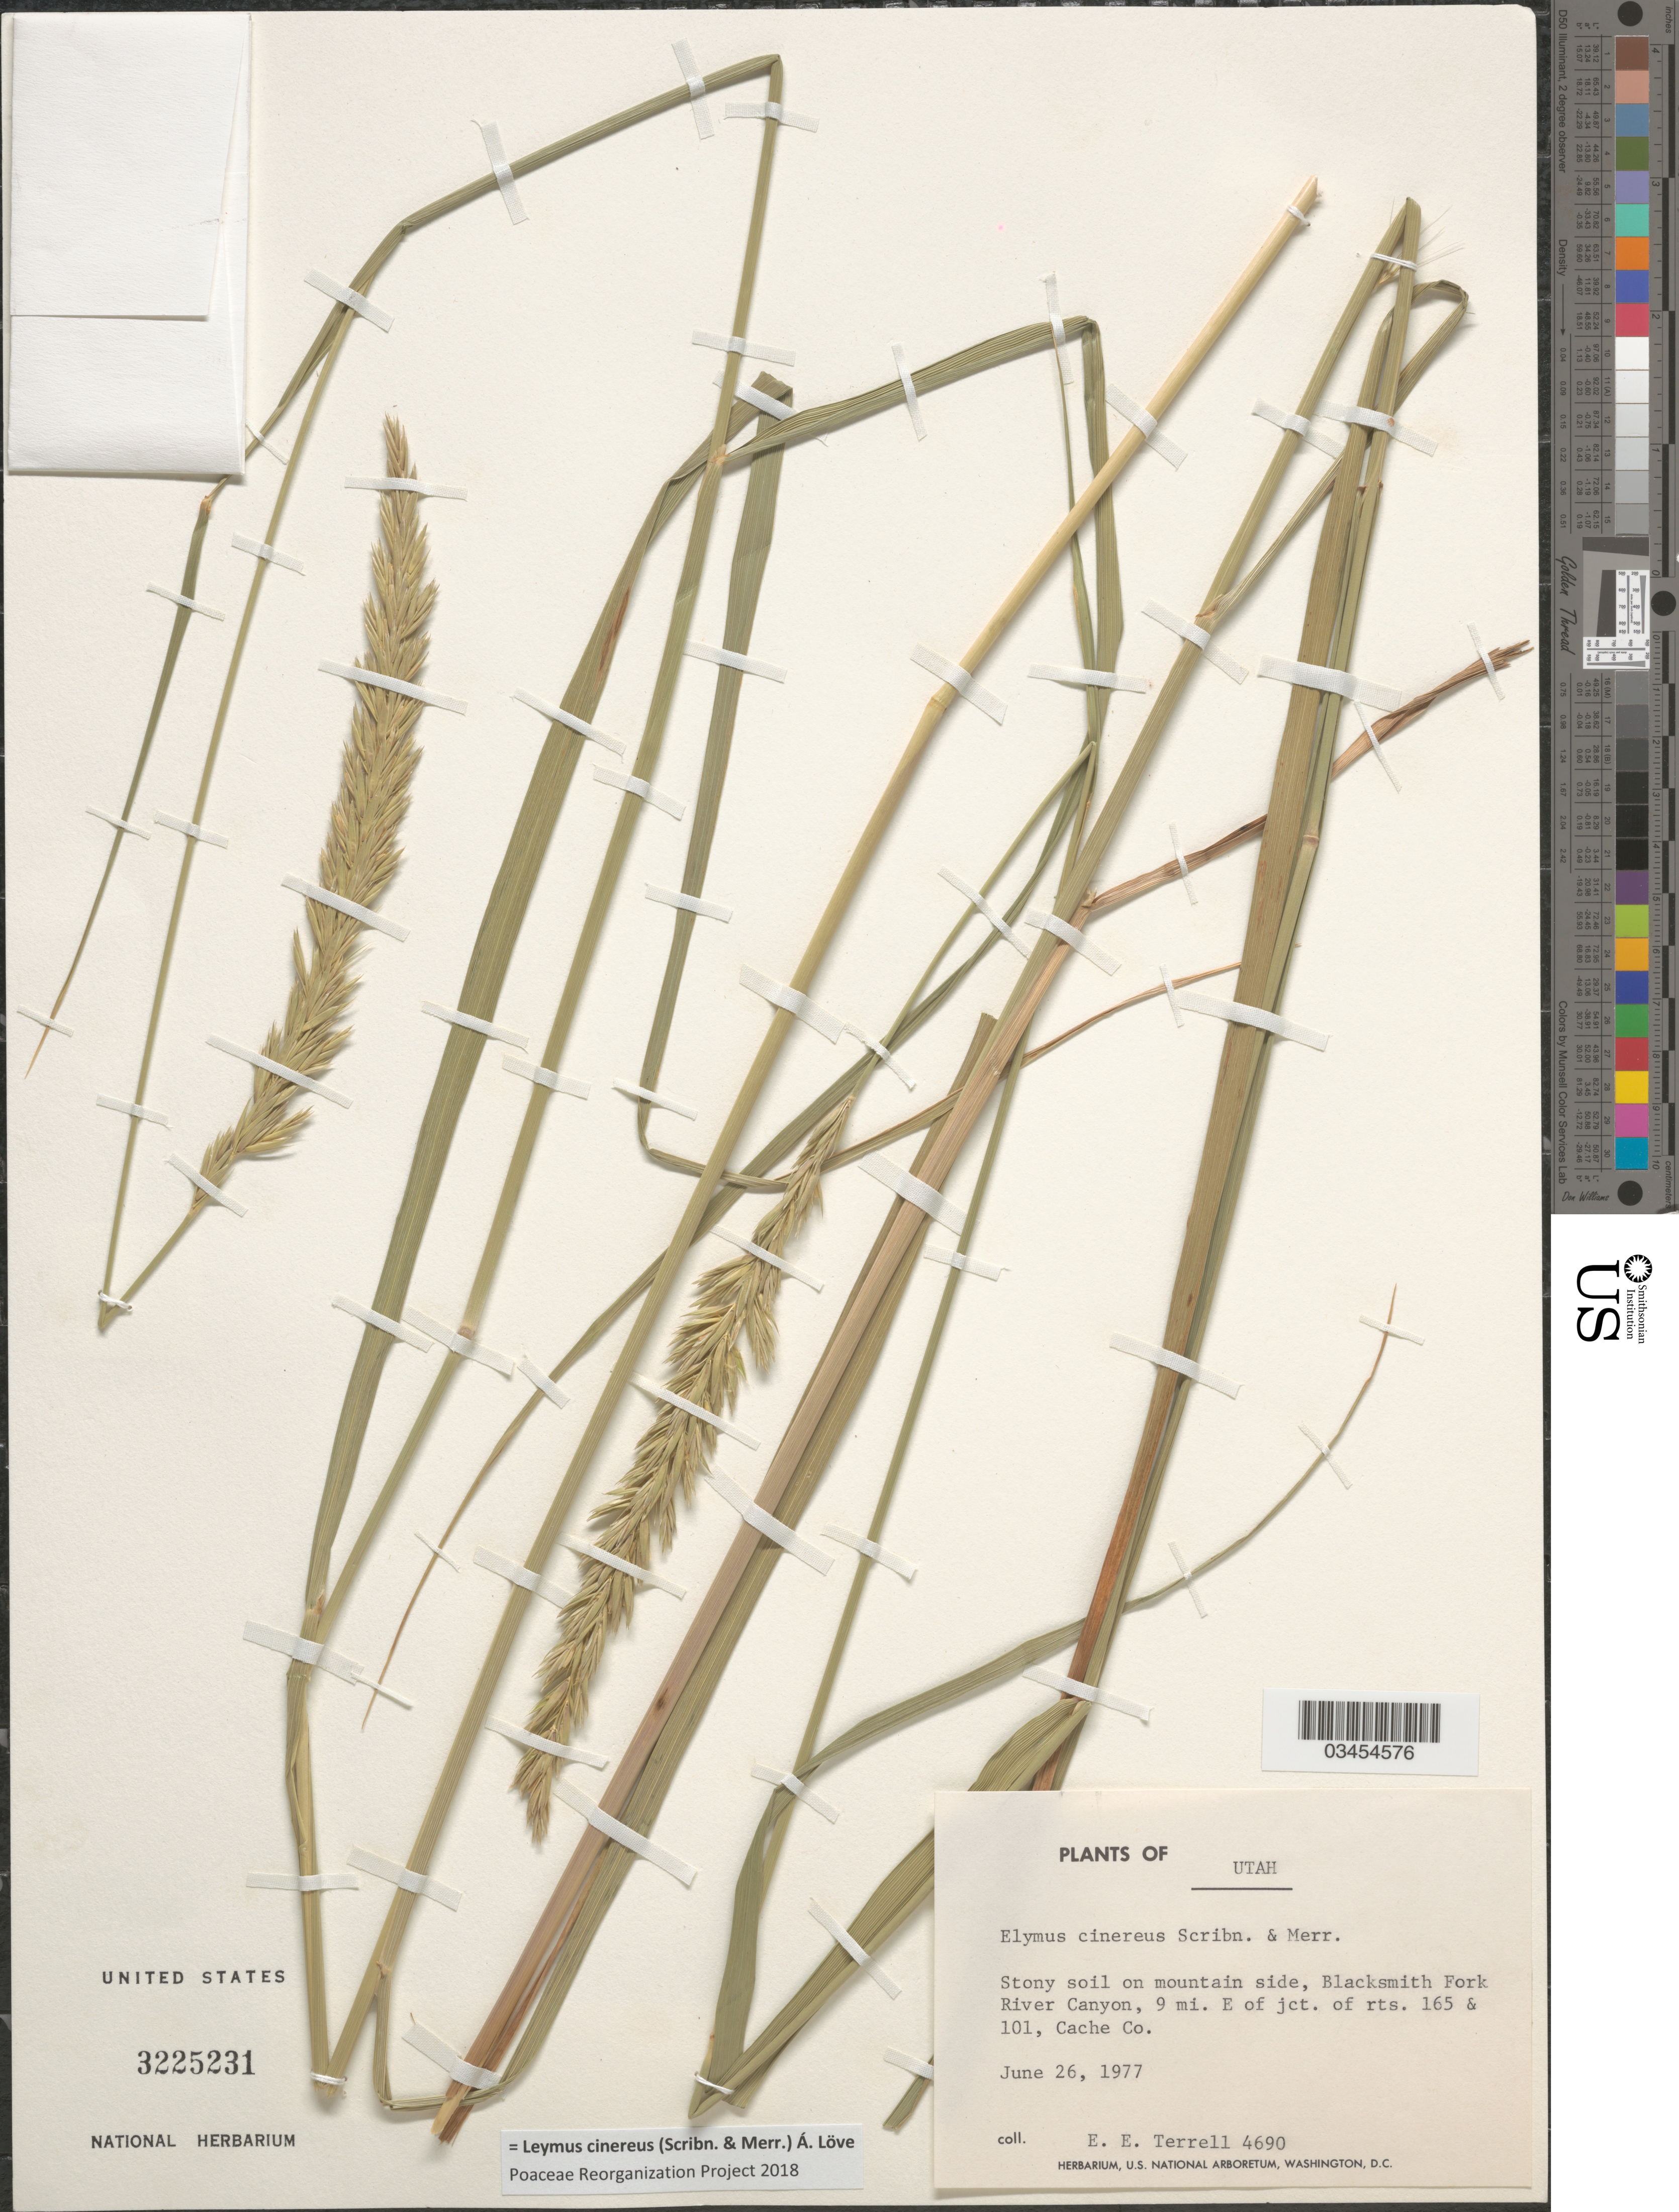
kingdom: Plantae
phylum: Tracheophyta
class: Liliopsida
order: Poales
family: Poaceae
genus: Leymus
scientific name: Leymus cinereus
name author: (Scribn. & Merr.) Á. Löve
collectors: E. E. Terrell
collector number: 4690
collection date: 1977-06-26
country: United States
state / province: Utah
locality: Stony soil on mountain side, Blacksmith Fork River Canyon, 9 mi. E of jct. of rts, 165 & 101, Cache Co.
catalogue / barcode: US 3225231